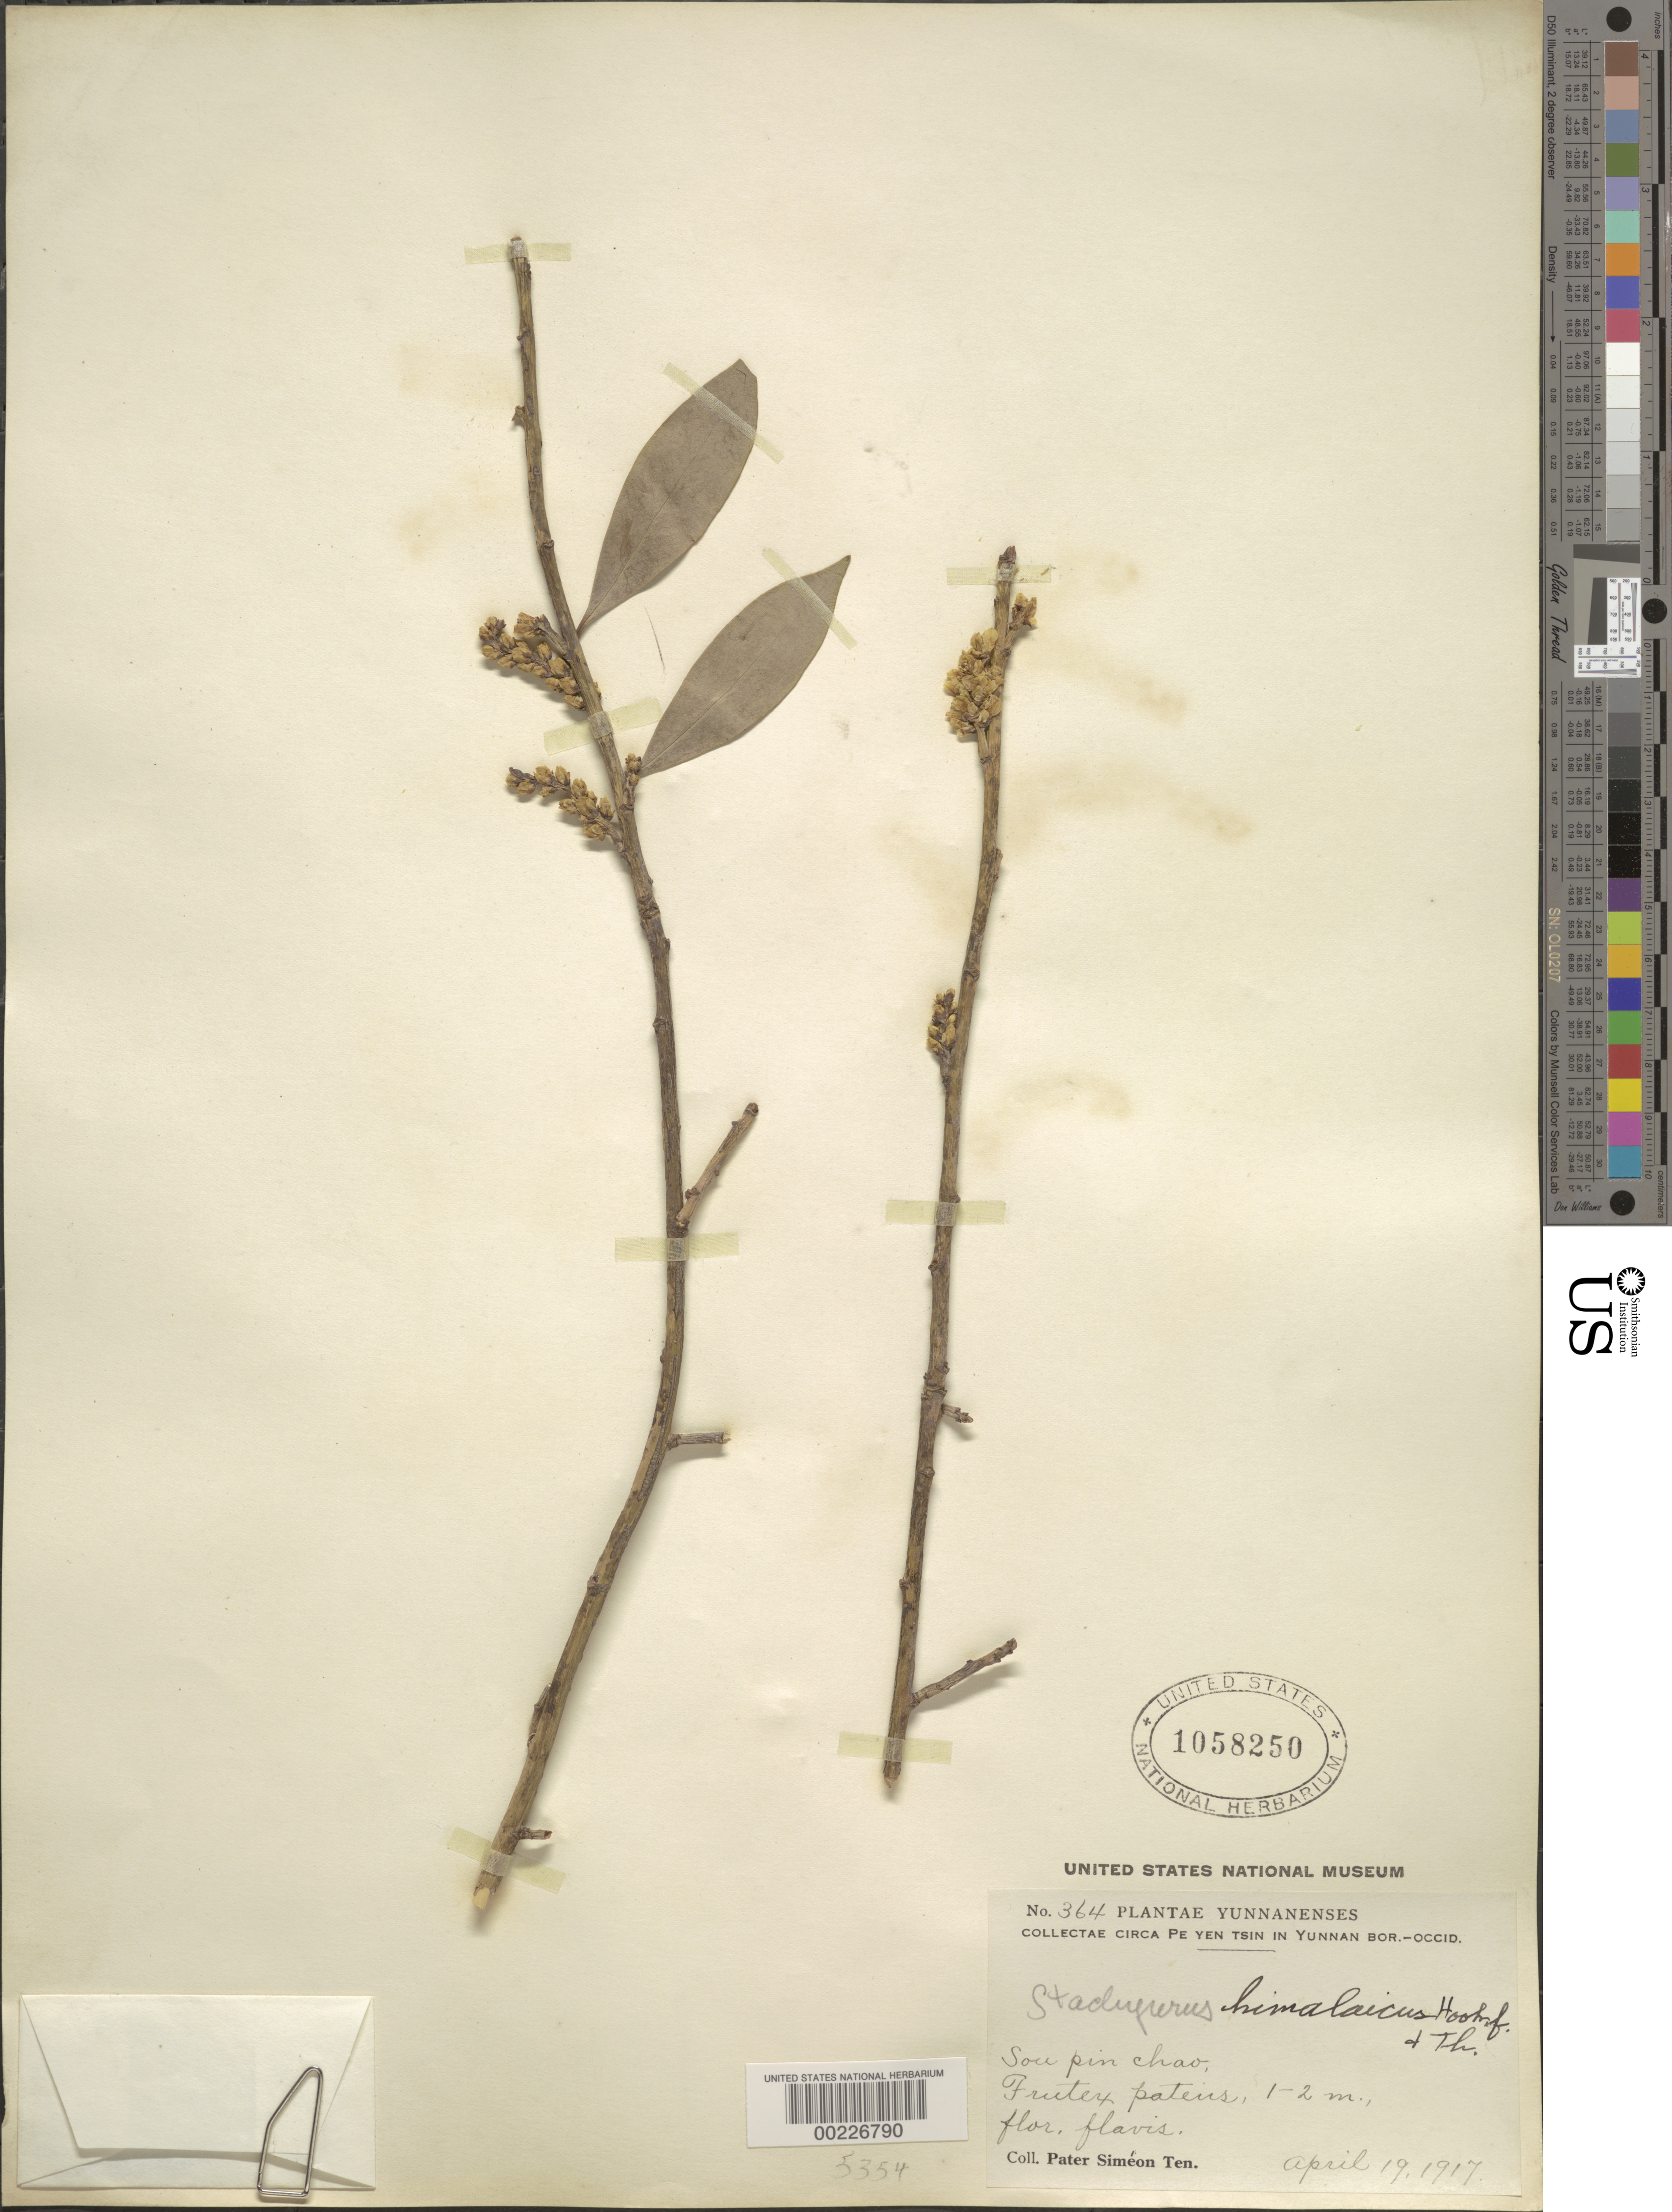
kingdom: Plantae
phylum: Tracheophyta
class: Magnoliopsida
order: Crossosomatales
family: Stachyuraceae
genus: Stachyurus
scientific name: Stachyurus himalaicus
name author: Hook. f. & Thomson ex Benth.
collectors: P. S. Ten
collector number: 364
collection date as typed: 19 Apr 1917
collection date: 1917-04-19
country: China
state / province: Yunnan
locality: Sou pin chao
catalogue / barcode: US 1058250